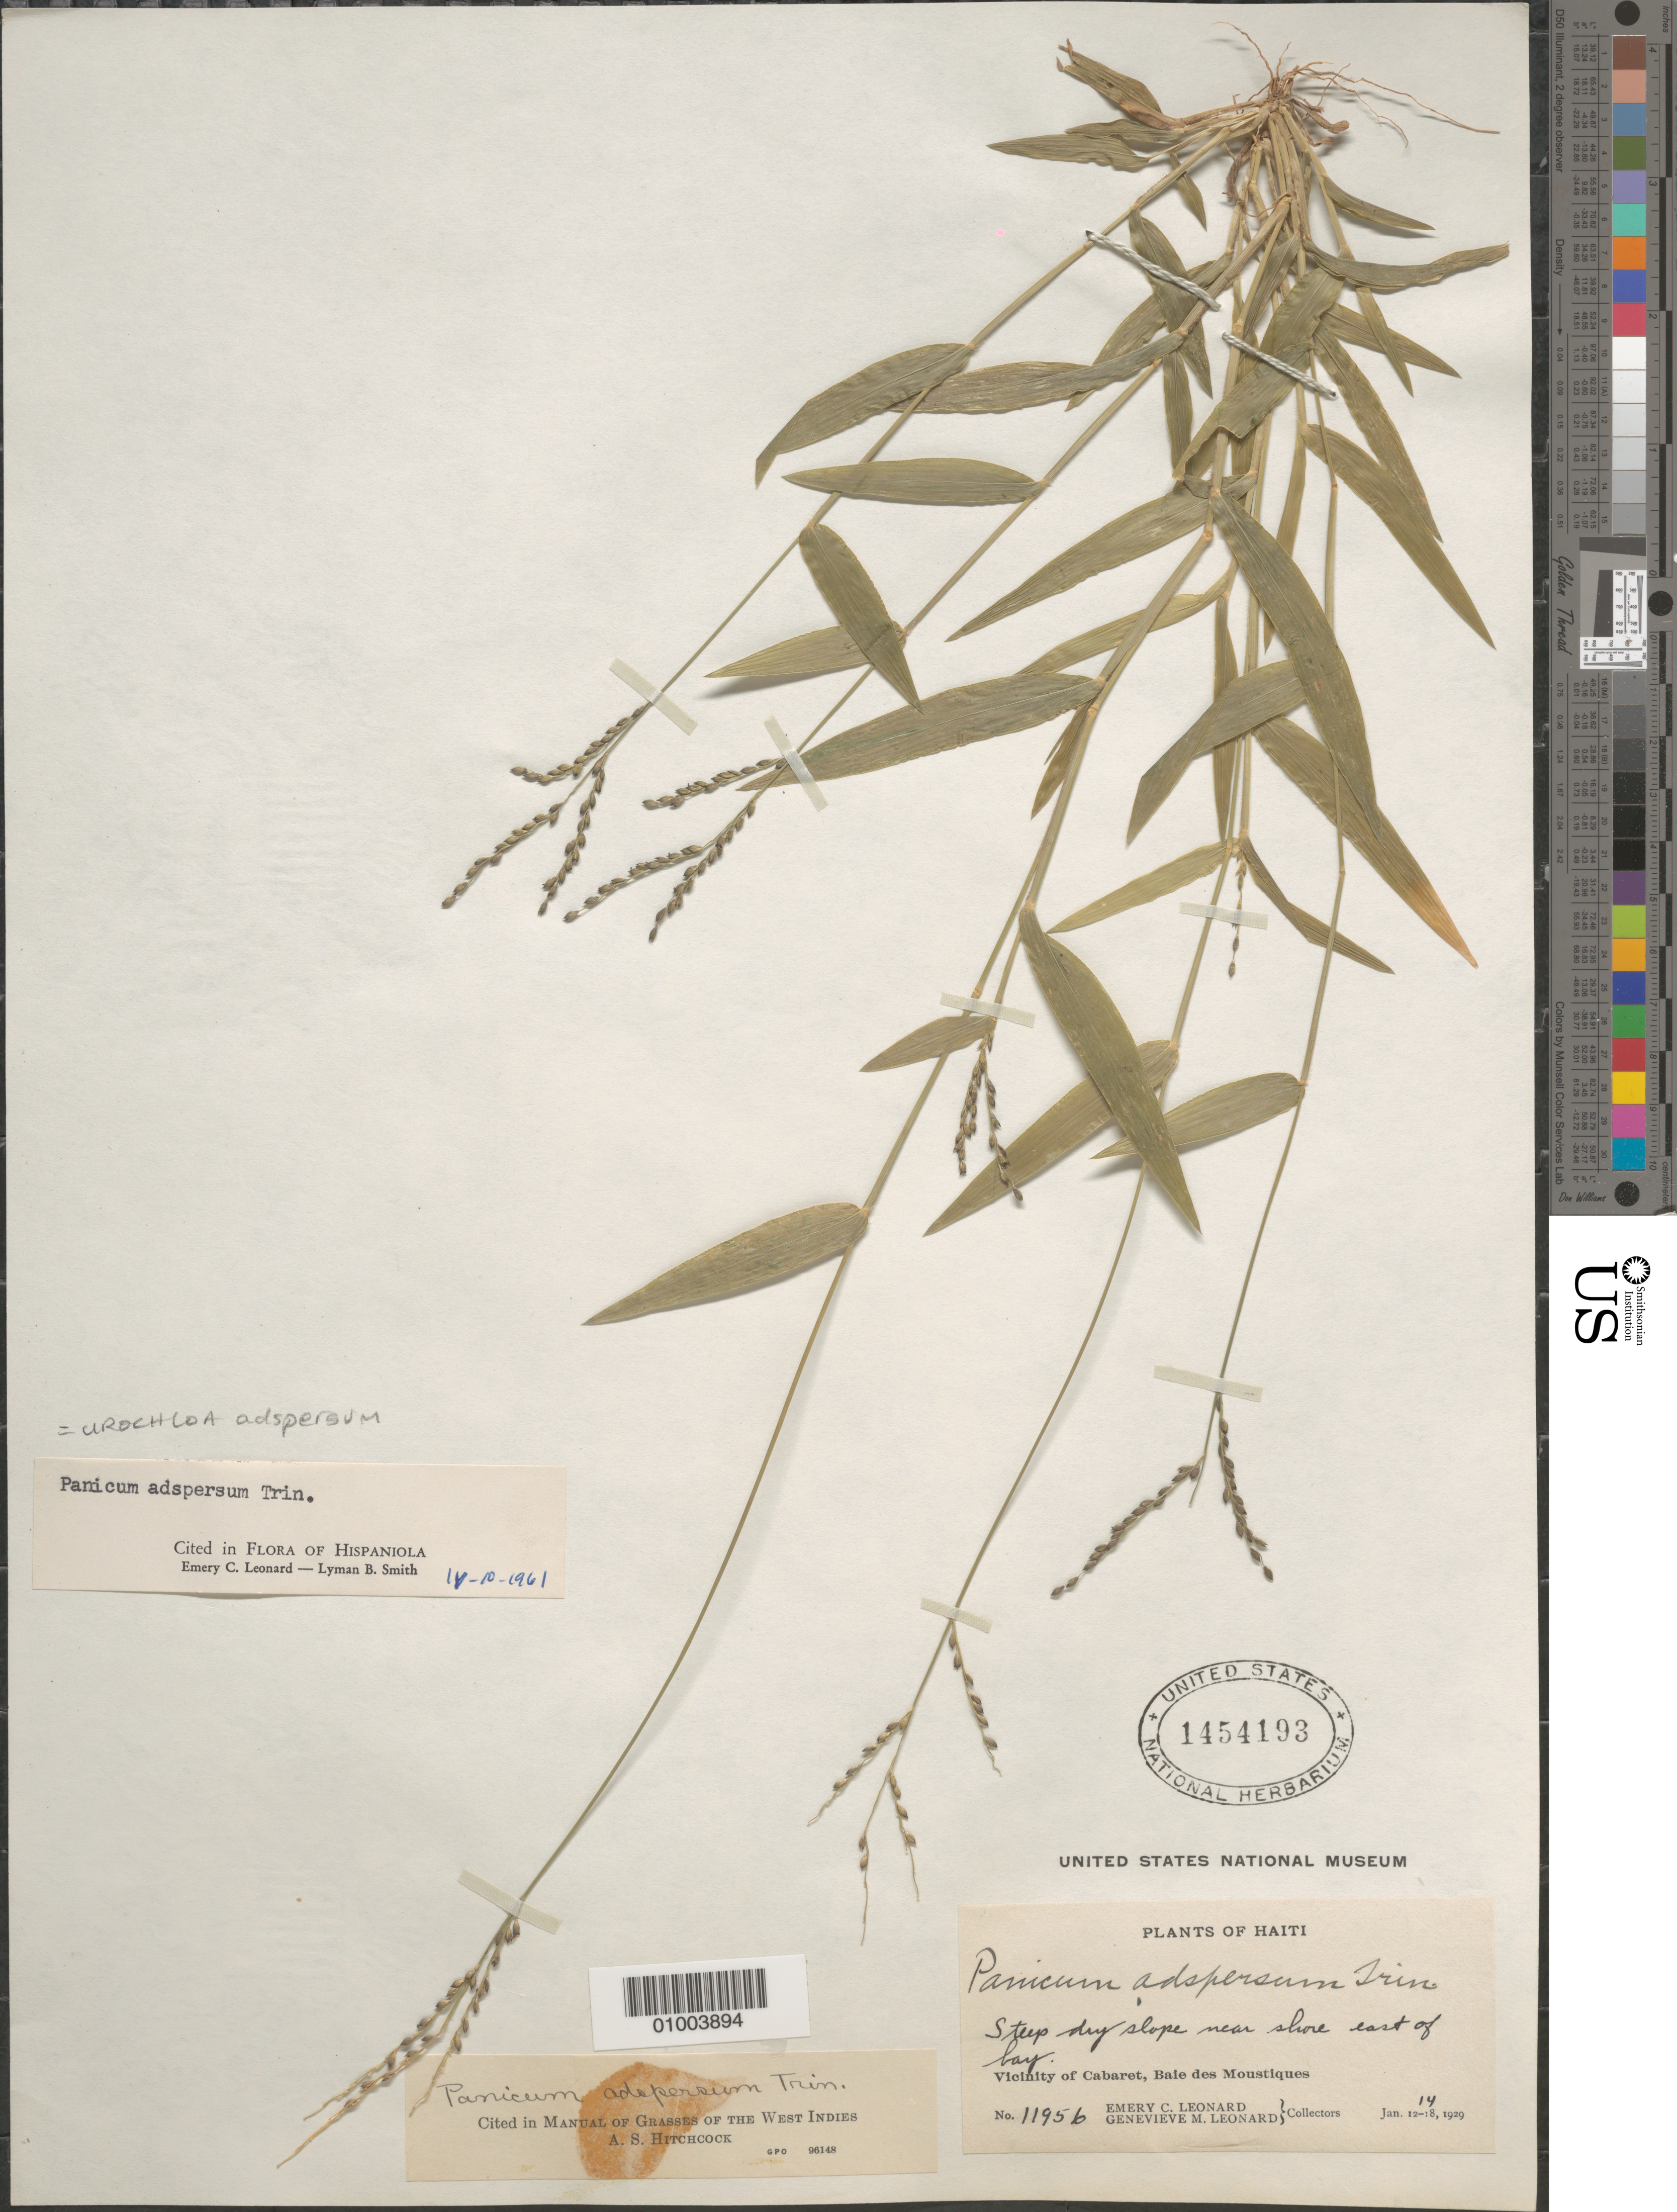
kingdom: Plantae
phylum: Tracheophyta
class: Liliopsida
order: Poales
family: Poaceae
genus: Urochloa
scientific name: Urochloa adspersa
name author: (Trin.) R.D. Webster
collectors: E. C. Leonard & G. M. Leonard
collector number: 11956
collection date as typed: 14 Jan 1929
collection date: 1929-01-14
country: Haiti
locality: Vicinity of Cabaret. Bale des Moustiques. Steep dry slope neaar shore east of bay.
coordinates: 0 N, 0 E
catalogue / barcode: US 1454193